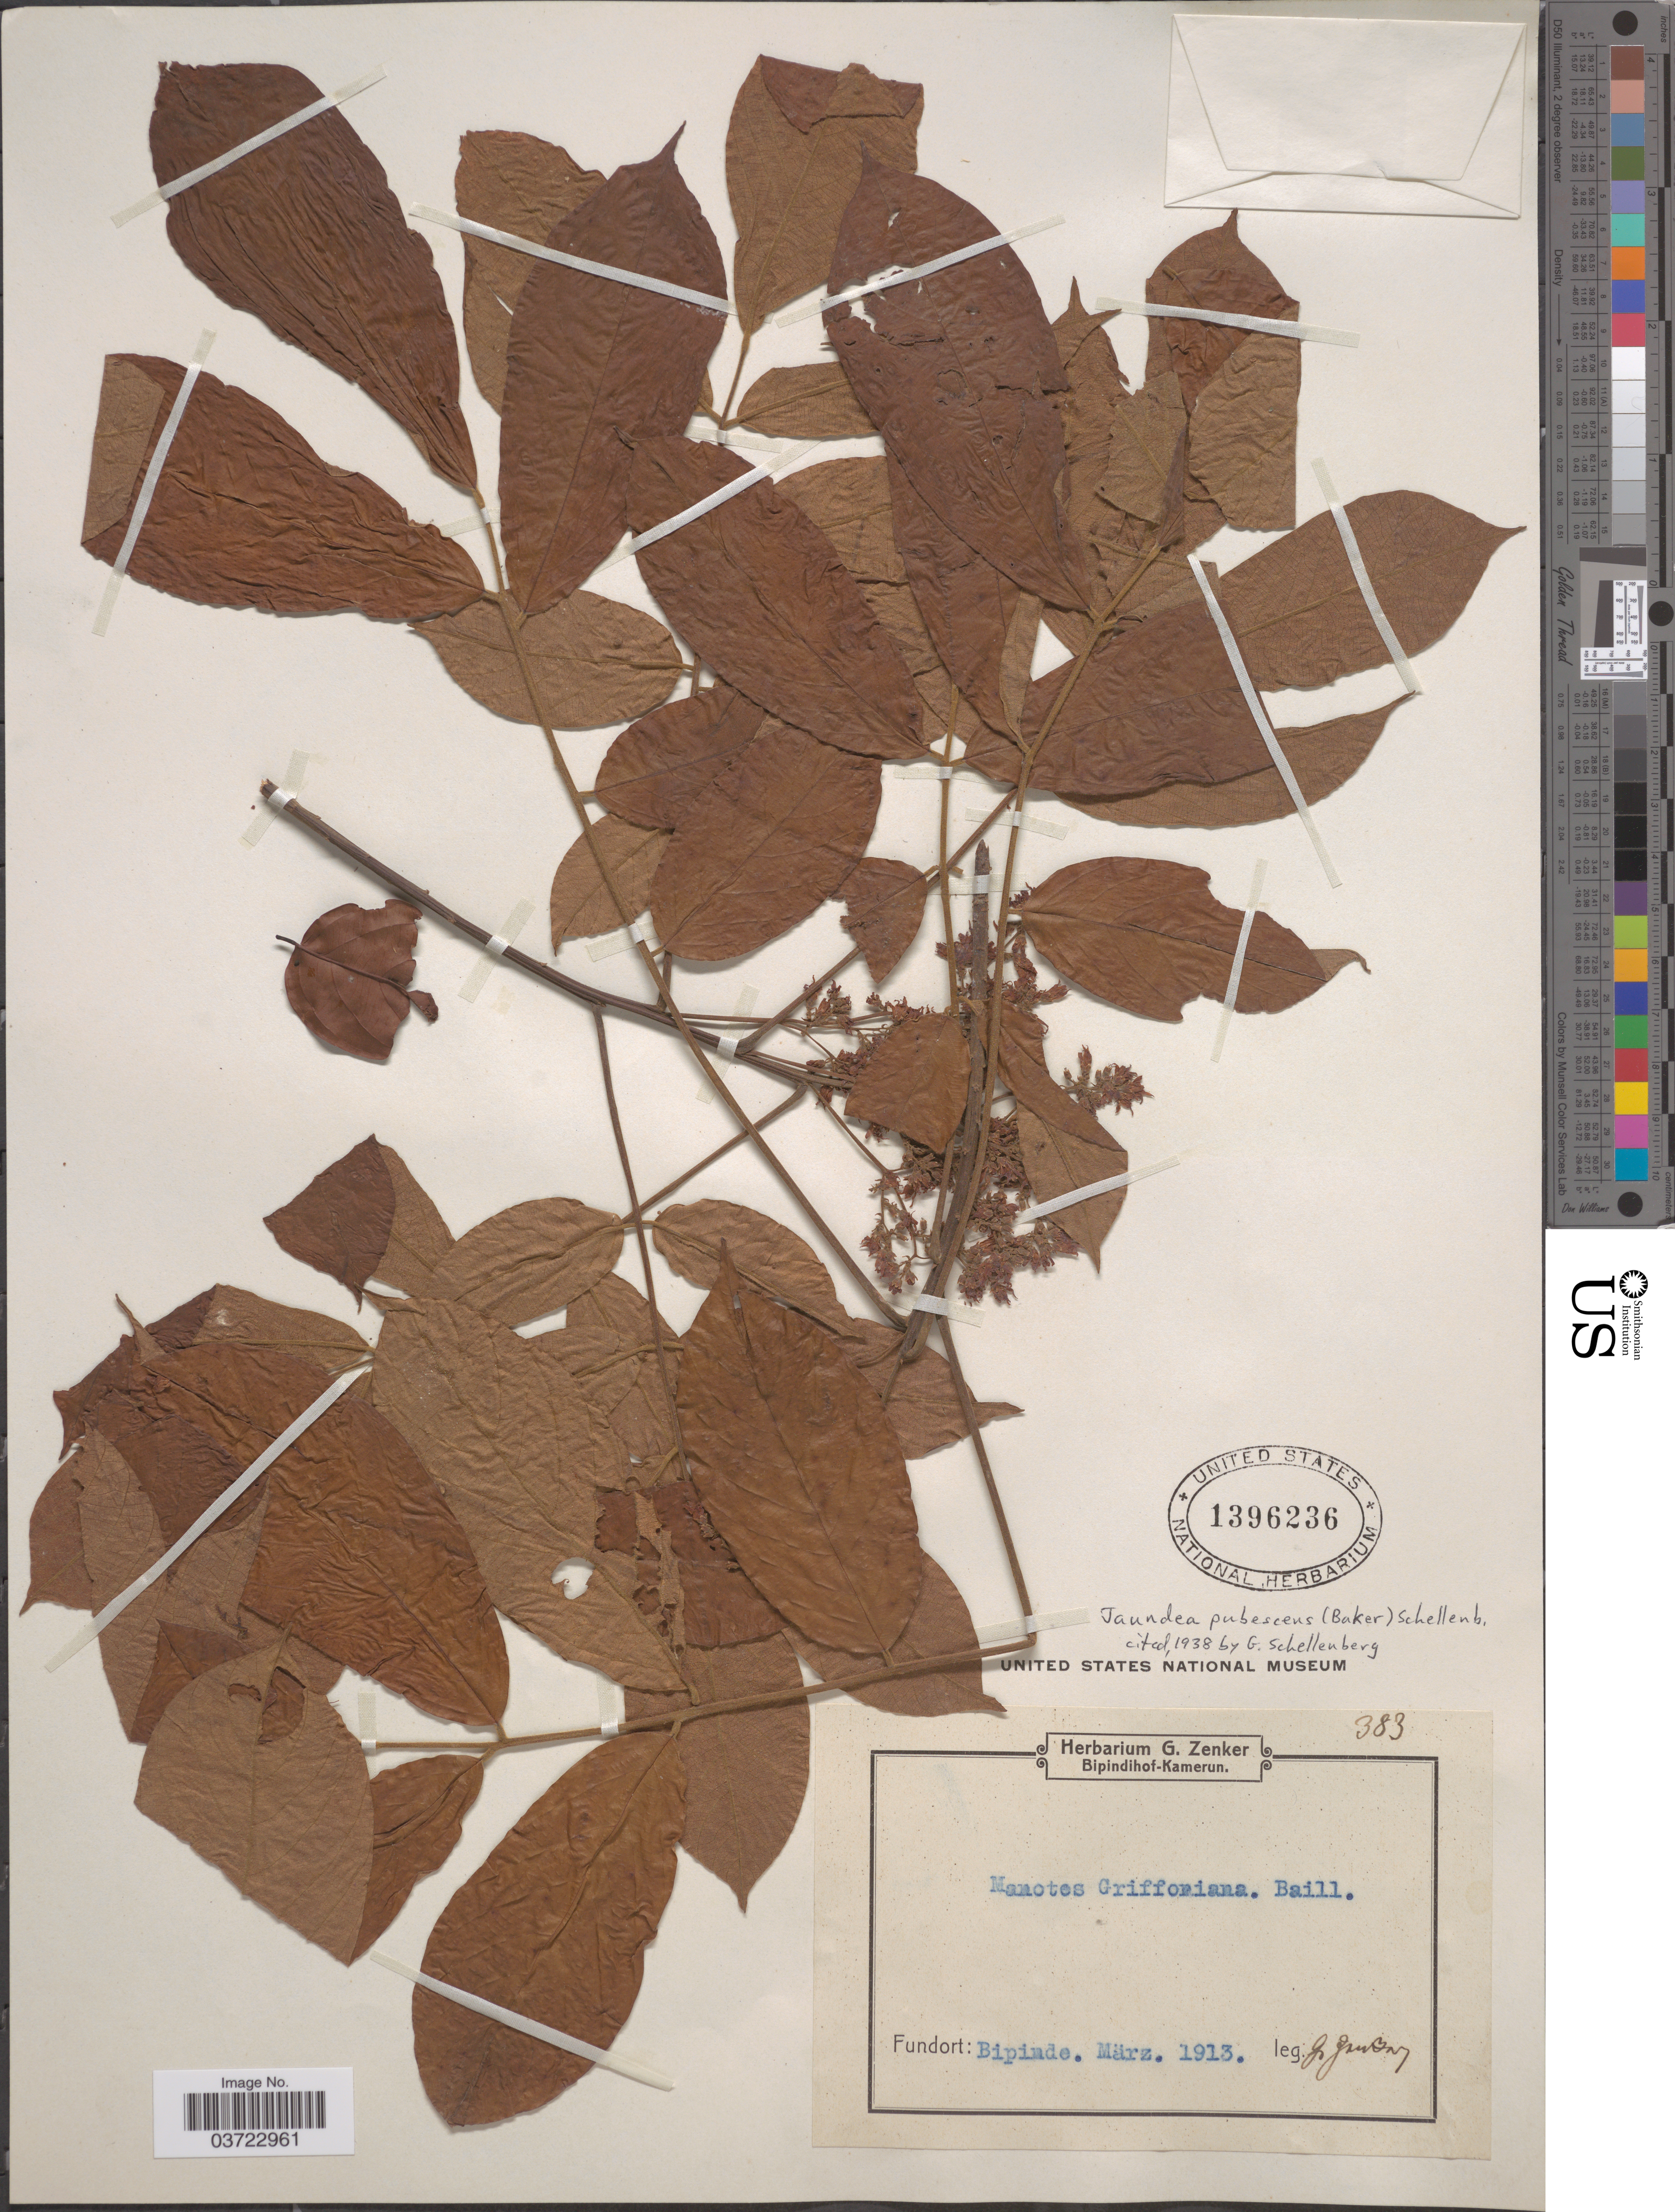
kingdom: Plantae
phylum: Tracheophyta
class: Magnoliopsida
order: Oxalidales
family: Connaraceae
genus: Rourea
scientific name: Rourea thomsonii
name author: (Baker) Jongkind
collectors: G. A. Zenker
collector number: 383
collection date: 1913-03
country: Cameroon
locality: Bipinde.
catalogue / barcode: US 1396236